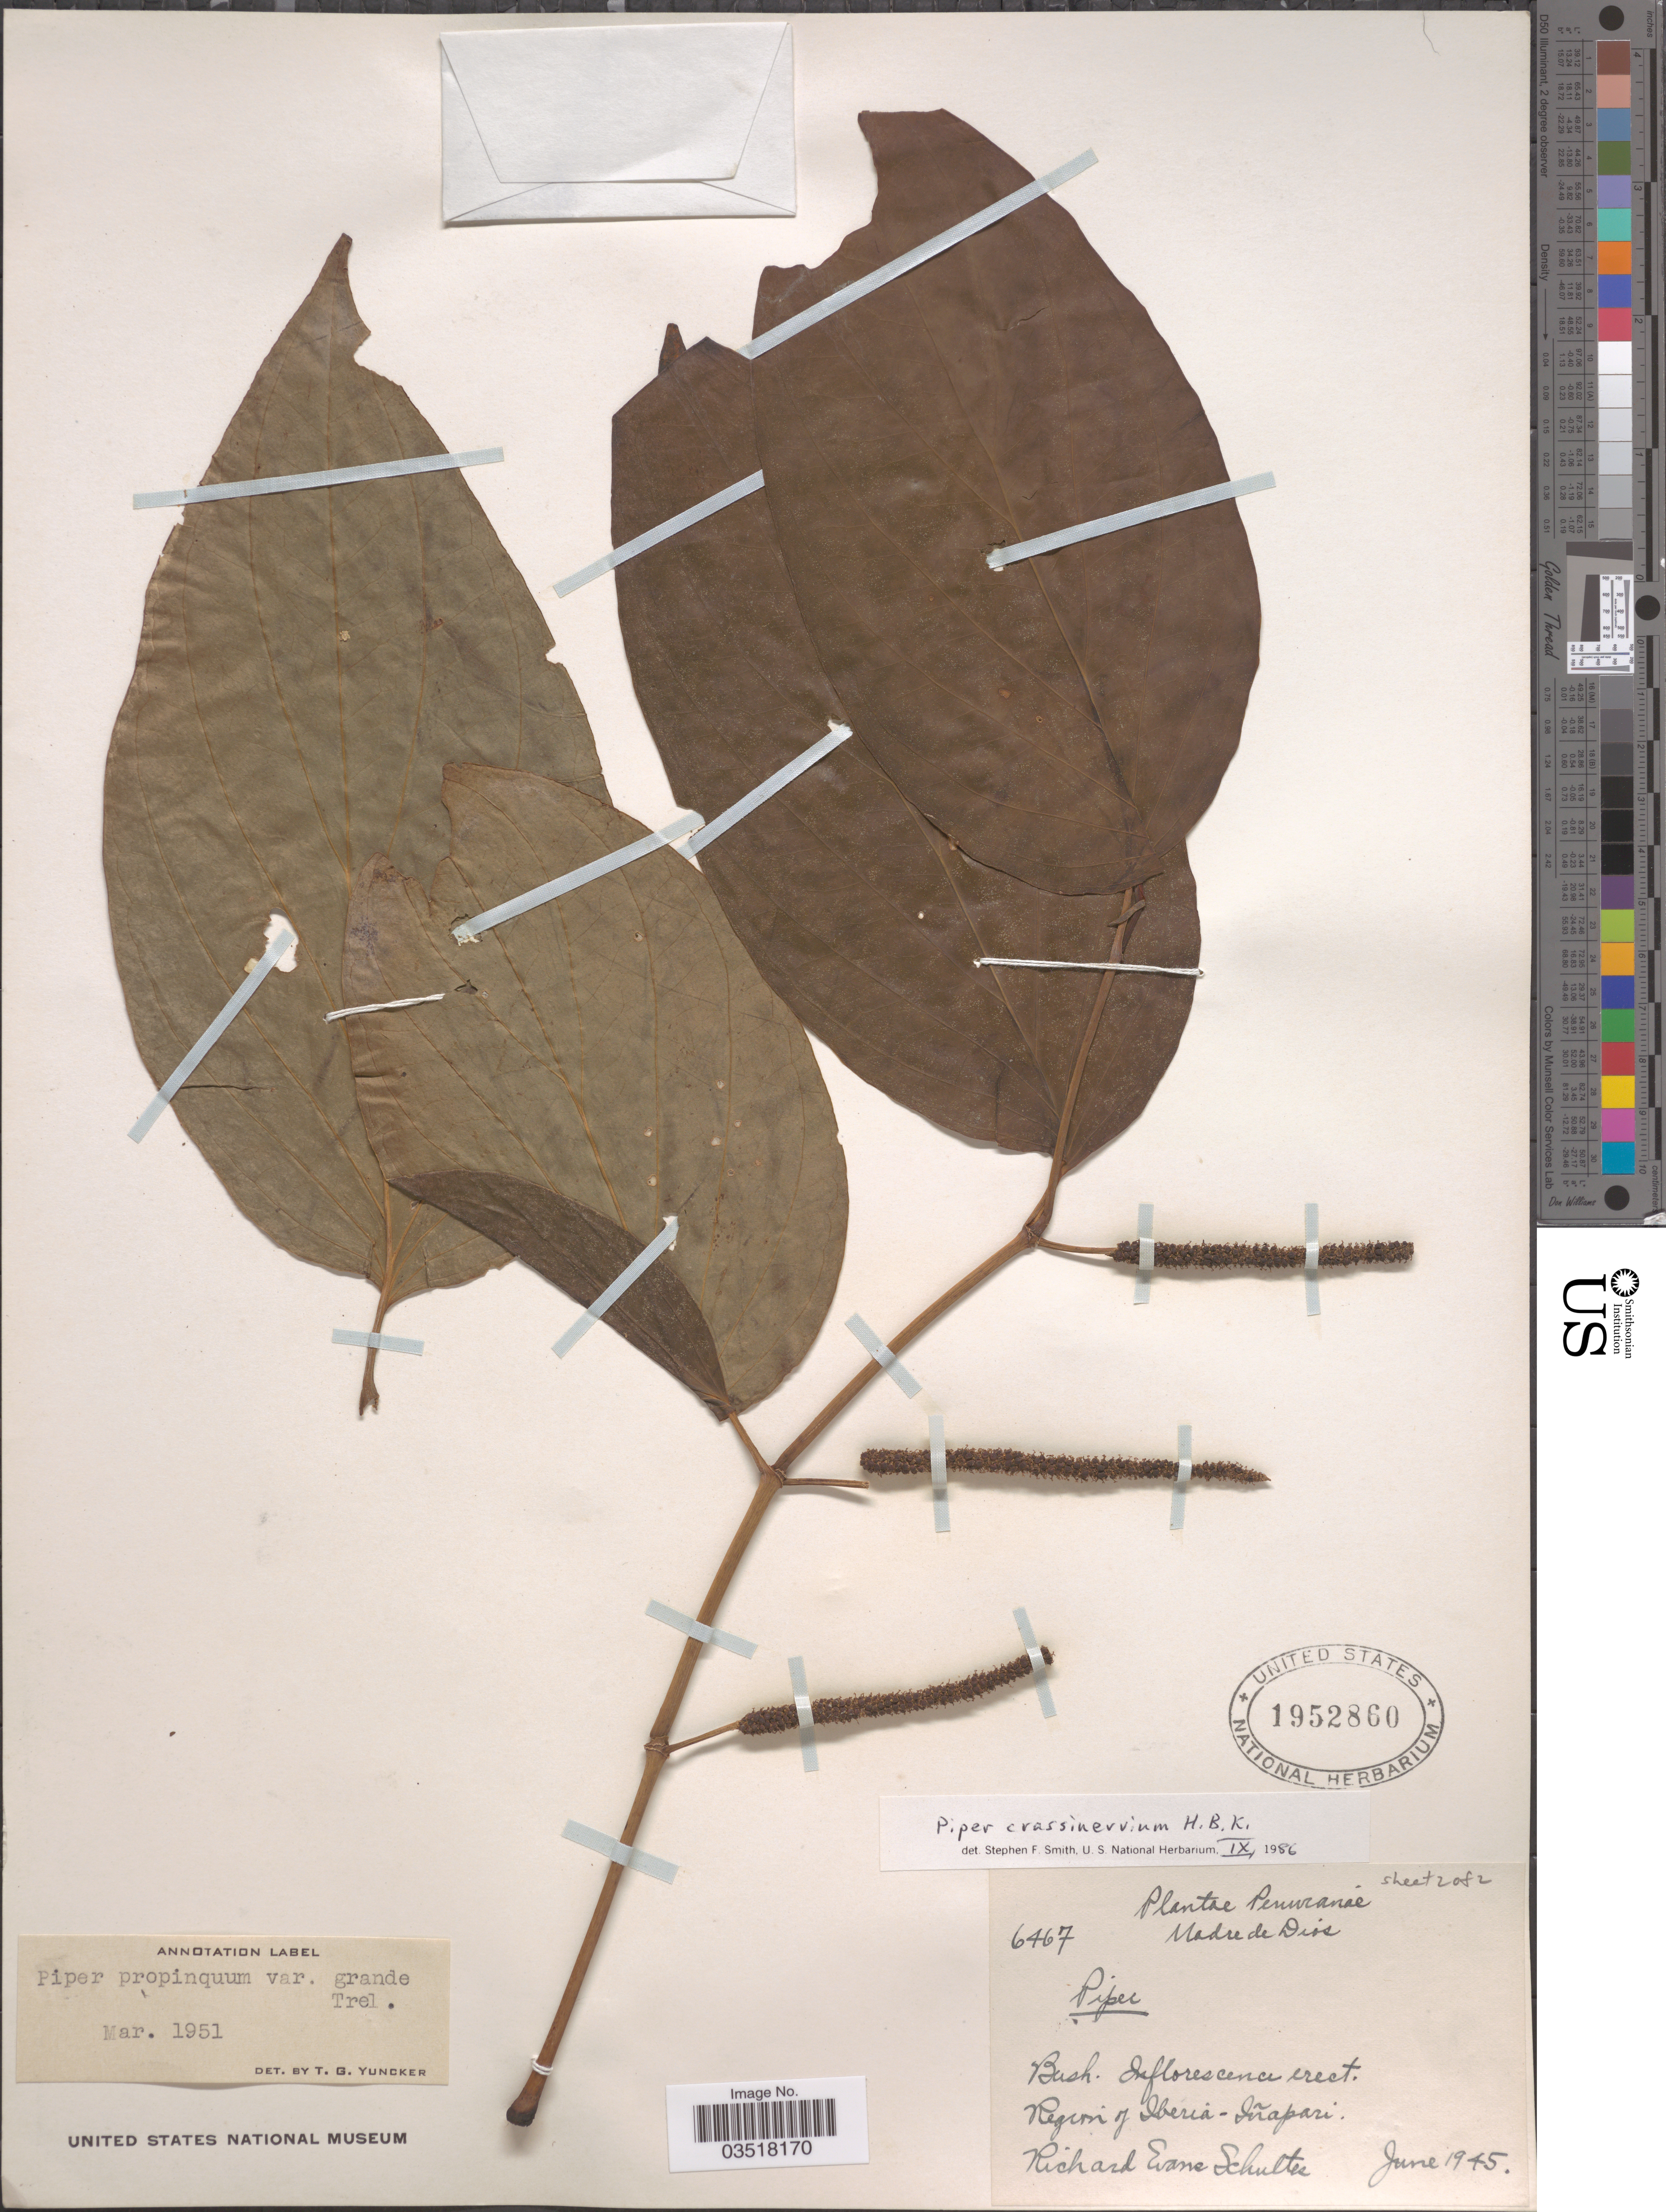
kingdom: Plantae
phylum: Tracheophyta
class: Magnoliopsida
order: Piperales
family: Piperaceae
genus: Piper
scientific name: Piper crassinervium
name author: Kunth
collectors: R. E. Schultes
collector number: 6467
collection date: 1945-06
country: Peru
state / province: Madre de Dios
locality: Region of Iberia-Iñapari.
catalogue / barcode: US 1952860